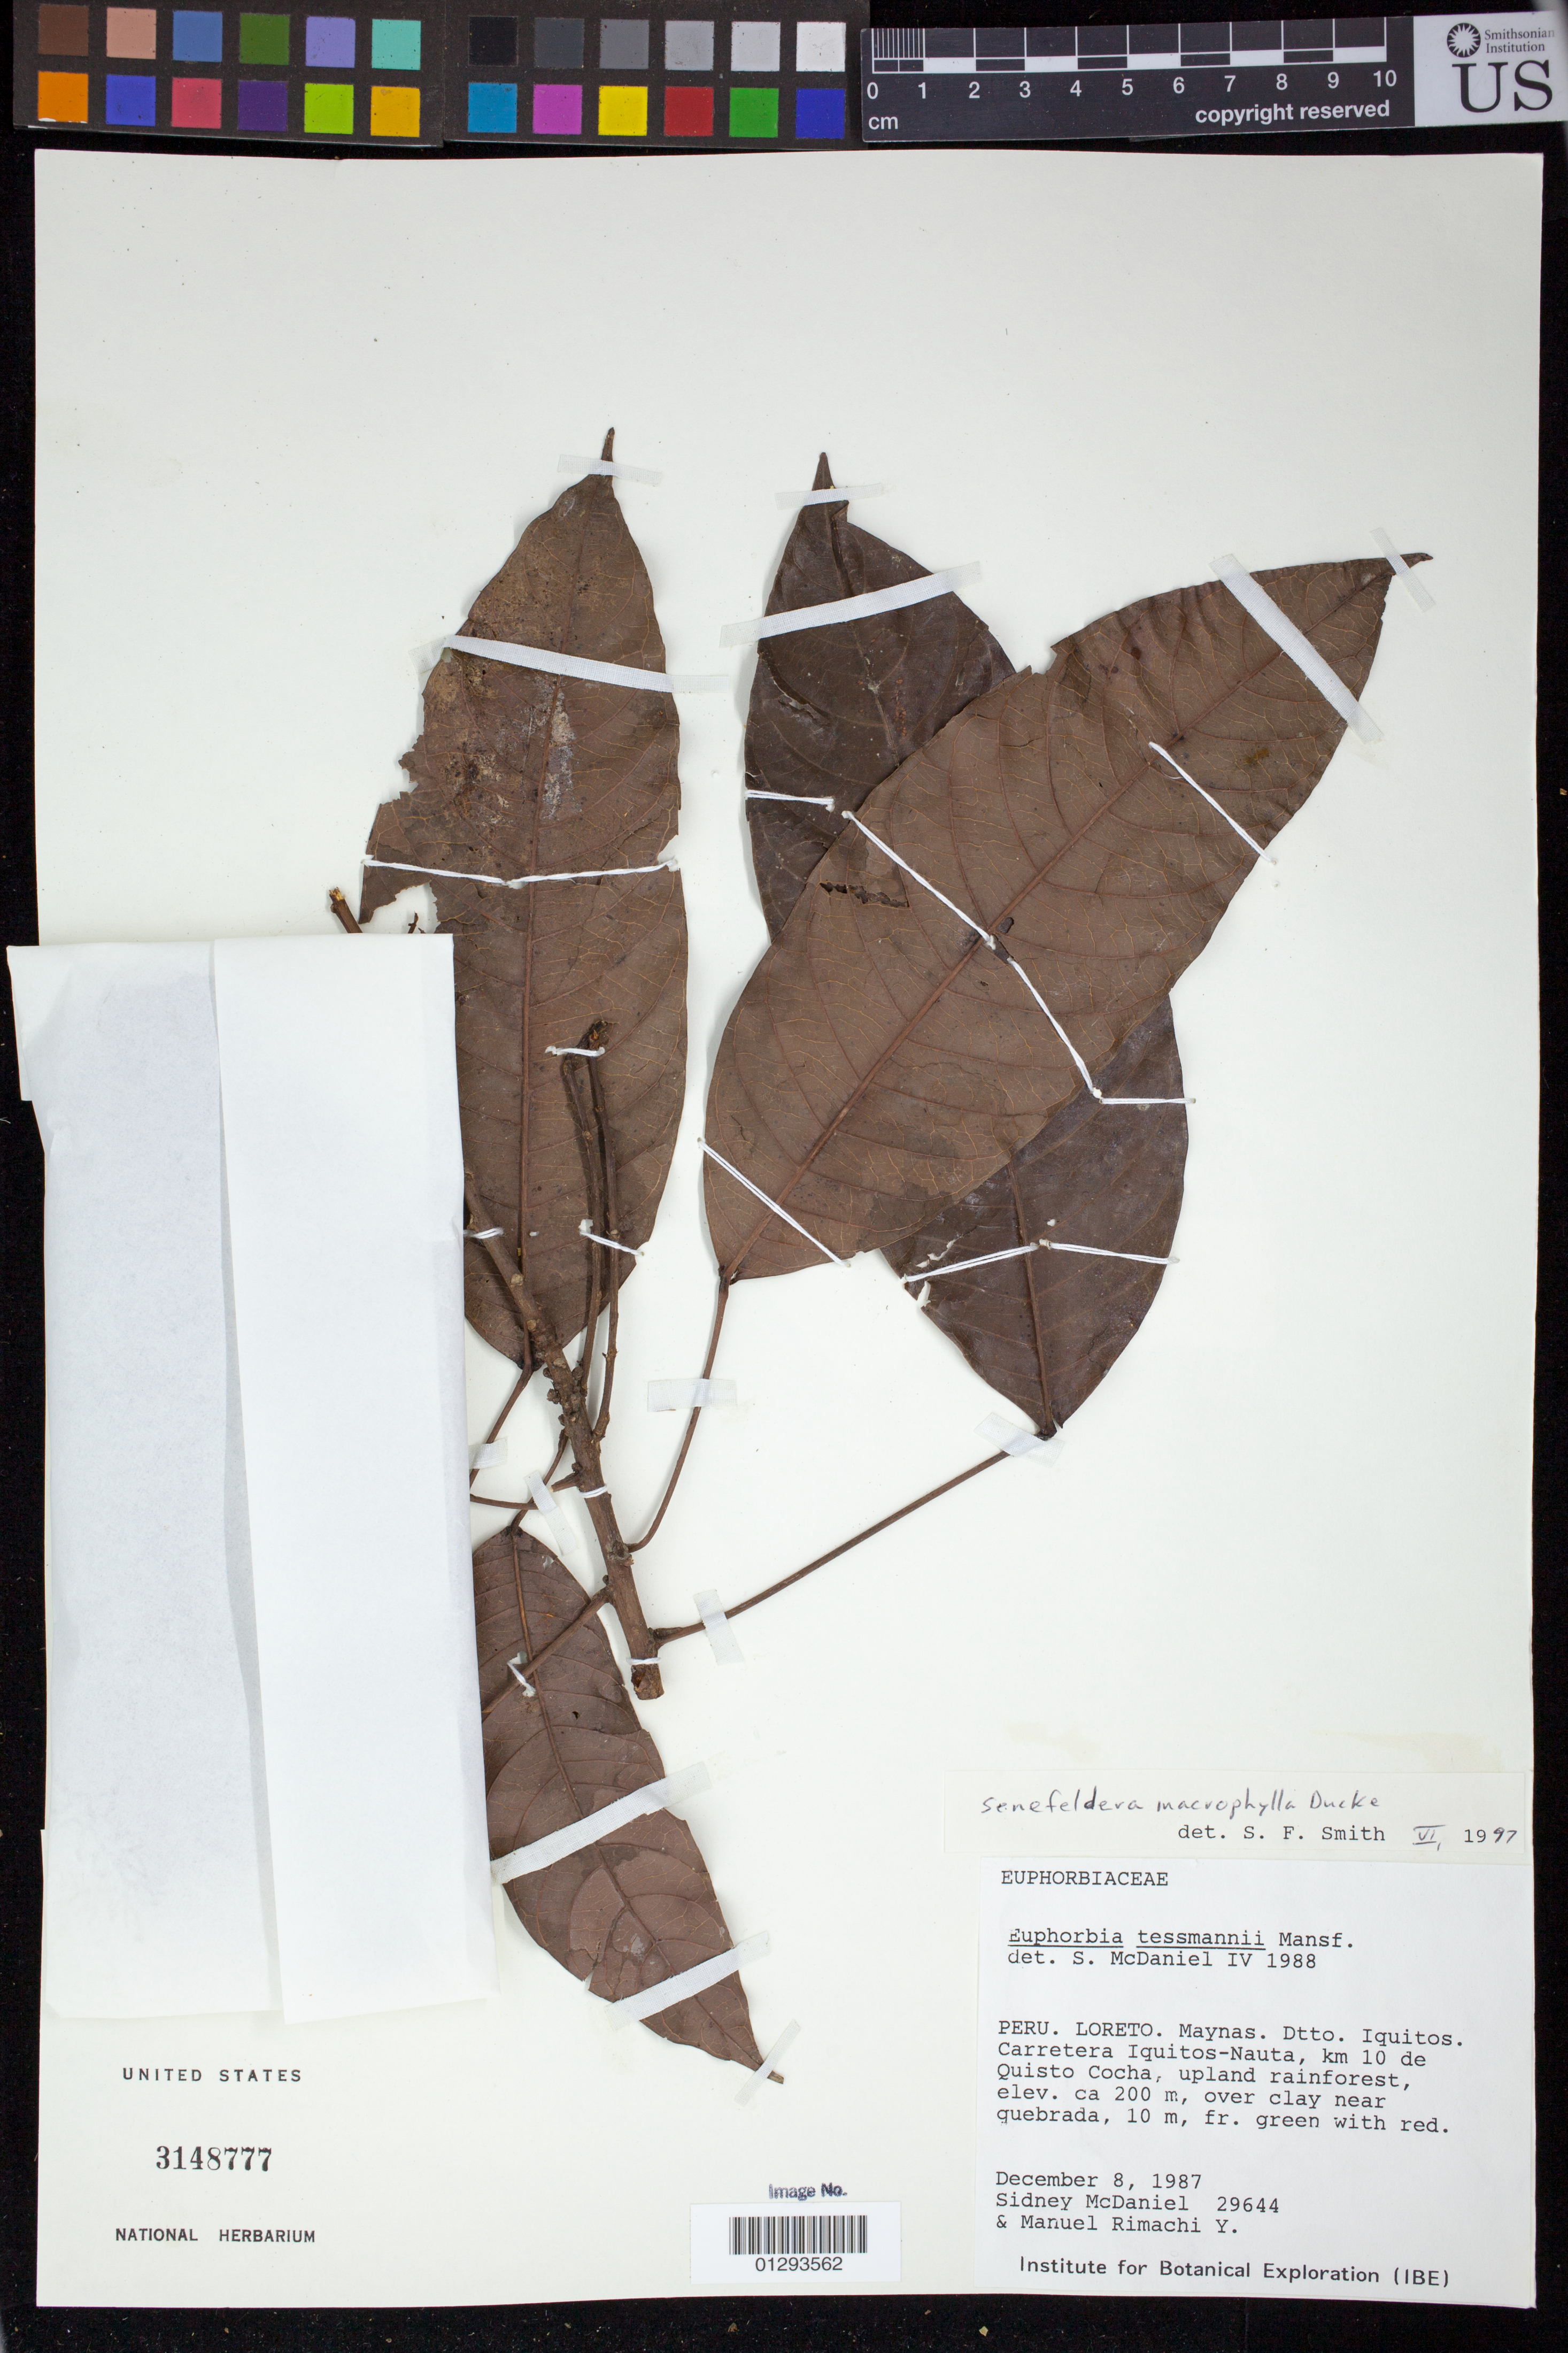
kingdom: Plantae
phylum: Tracheophyta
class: Magnoliopsida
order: Malpighiales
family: Euphorbiaceae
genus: Rhodothyrsus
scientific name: Rhodothyrsus macrophyllus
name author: (Ducke) Esser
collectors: S. McDaniel & M. Rimachi Y.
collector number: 29644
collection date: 1987-12-08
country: Peru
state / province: Loreto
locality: Maynas. Dtto. Iquitos. Carretera Iquitos-Nauta, km 10 de Quisto Cocha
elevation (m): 200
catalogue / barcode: US 3148777